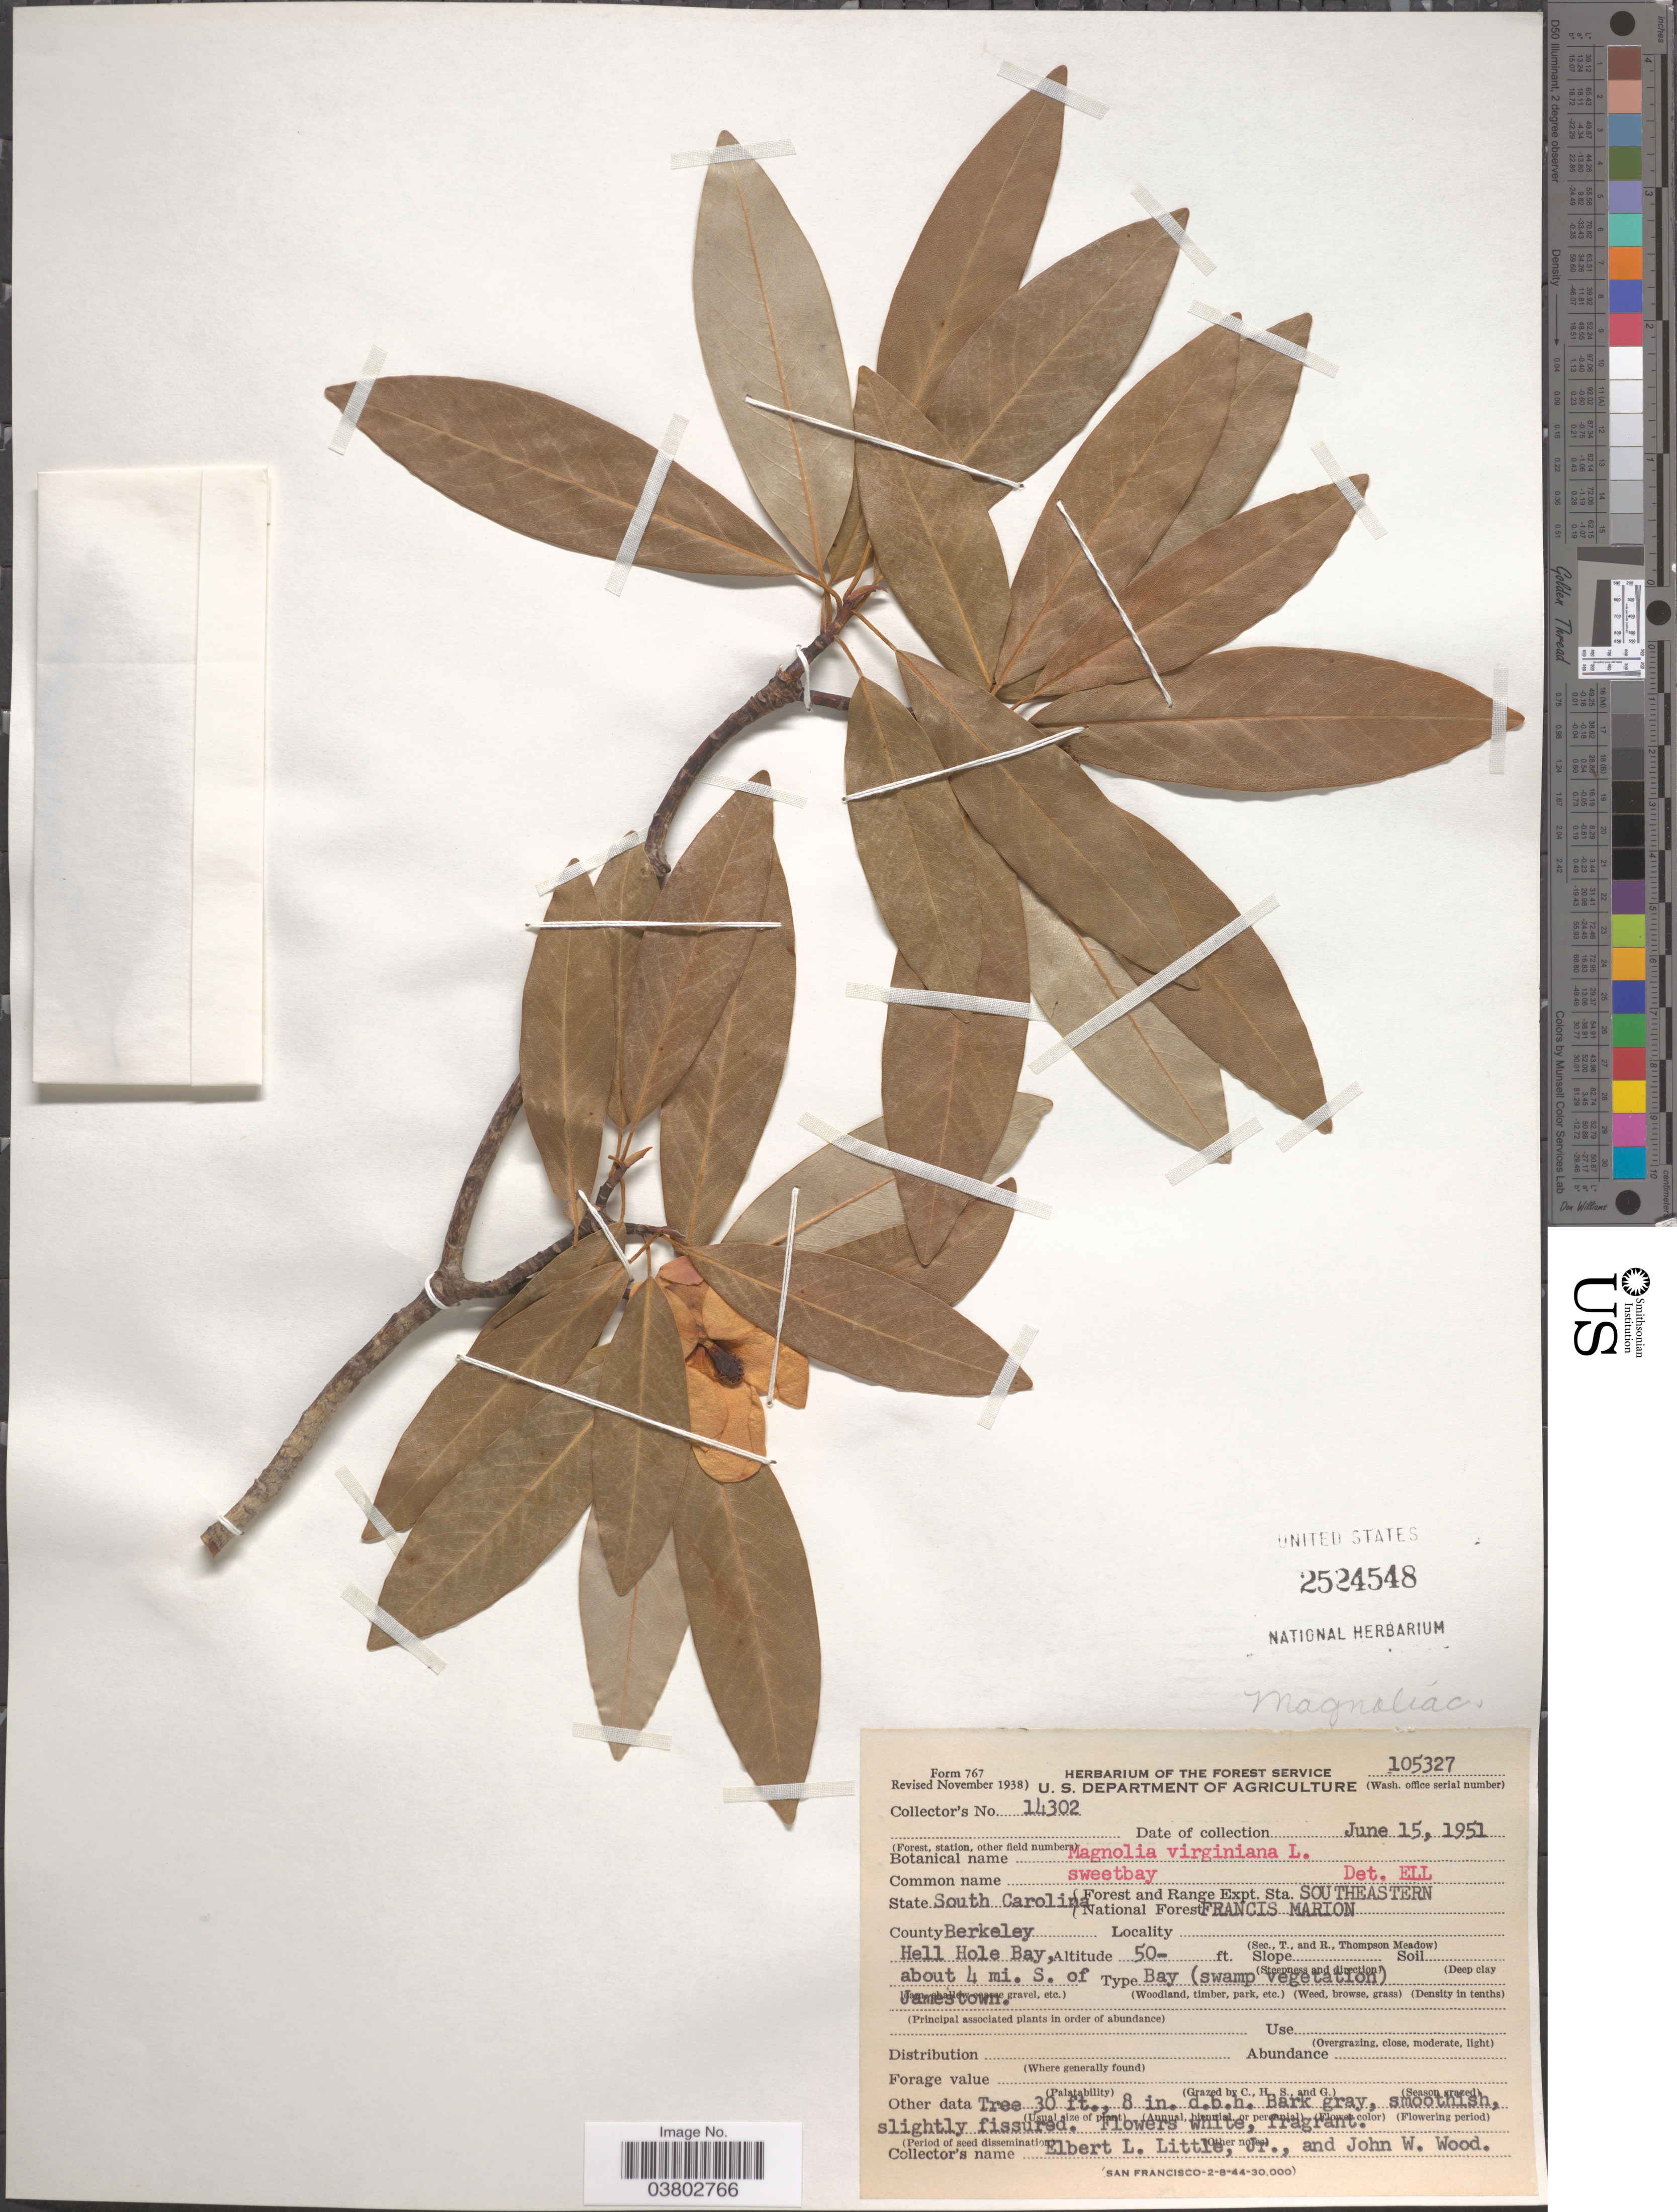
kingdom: Plantae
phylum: Tracheophyta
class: Magnoliopsida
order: Magnoliales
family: Magnoliaceae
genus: Magnolia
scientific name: Magnolia virginiana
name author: L.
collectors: E. L. Little & J. Wood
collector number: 14302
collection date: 1951-06-15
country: United States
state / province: South Carolina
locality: Forest and Range Expt. Sta. Southeastern. National Forest Francis Marion. County Berkeley. Hell Hole Bay, about 4 mi S. of Jamestown.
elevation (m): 15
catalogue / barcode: US 2524548